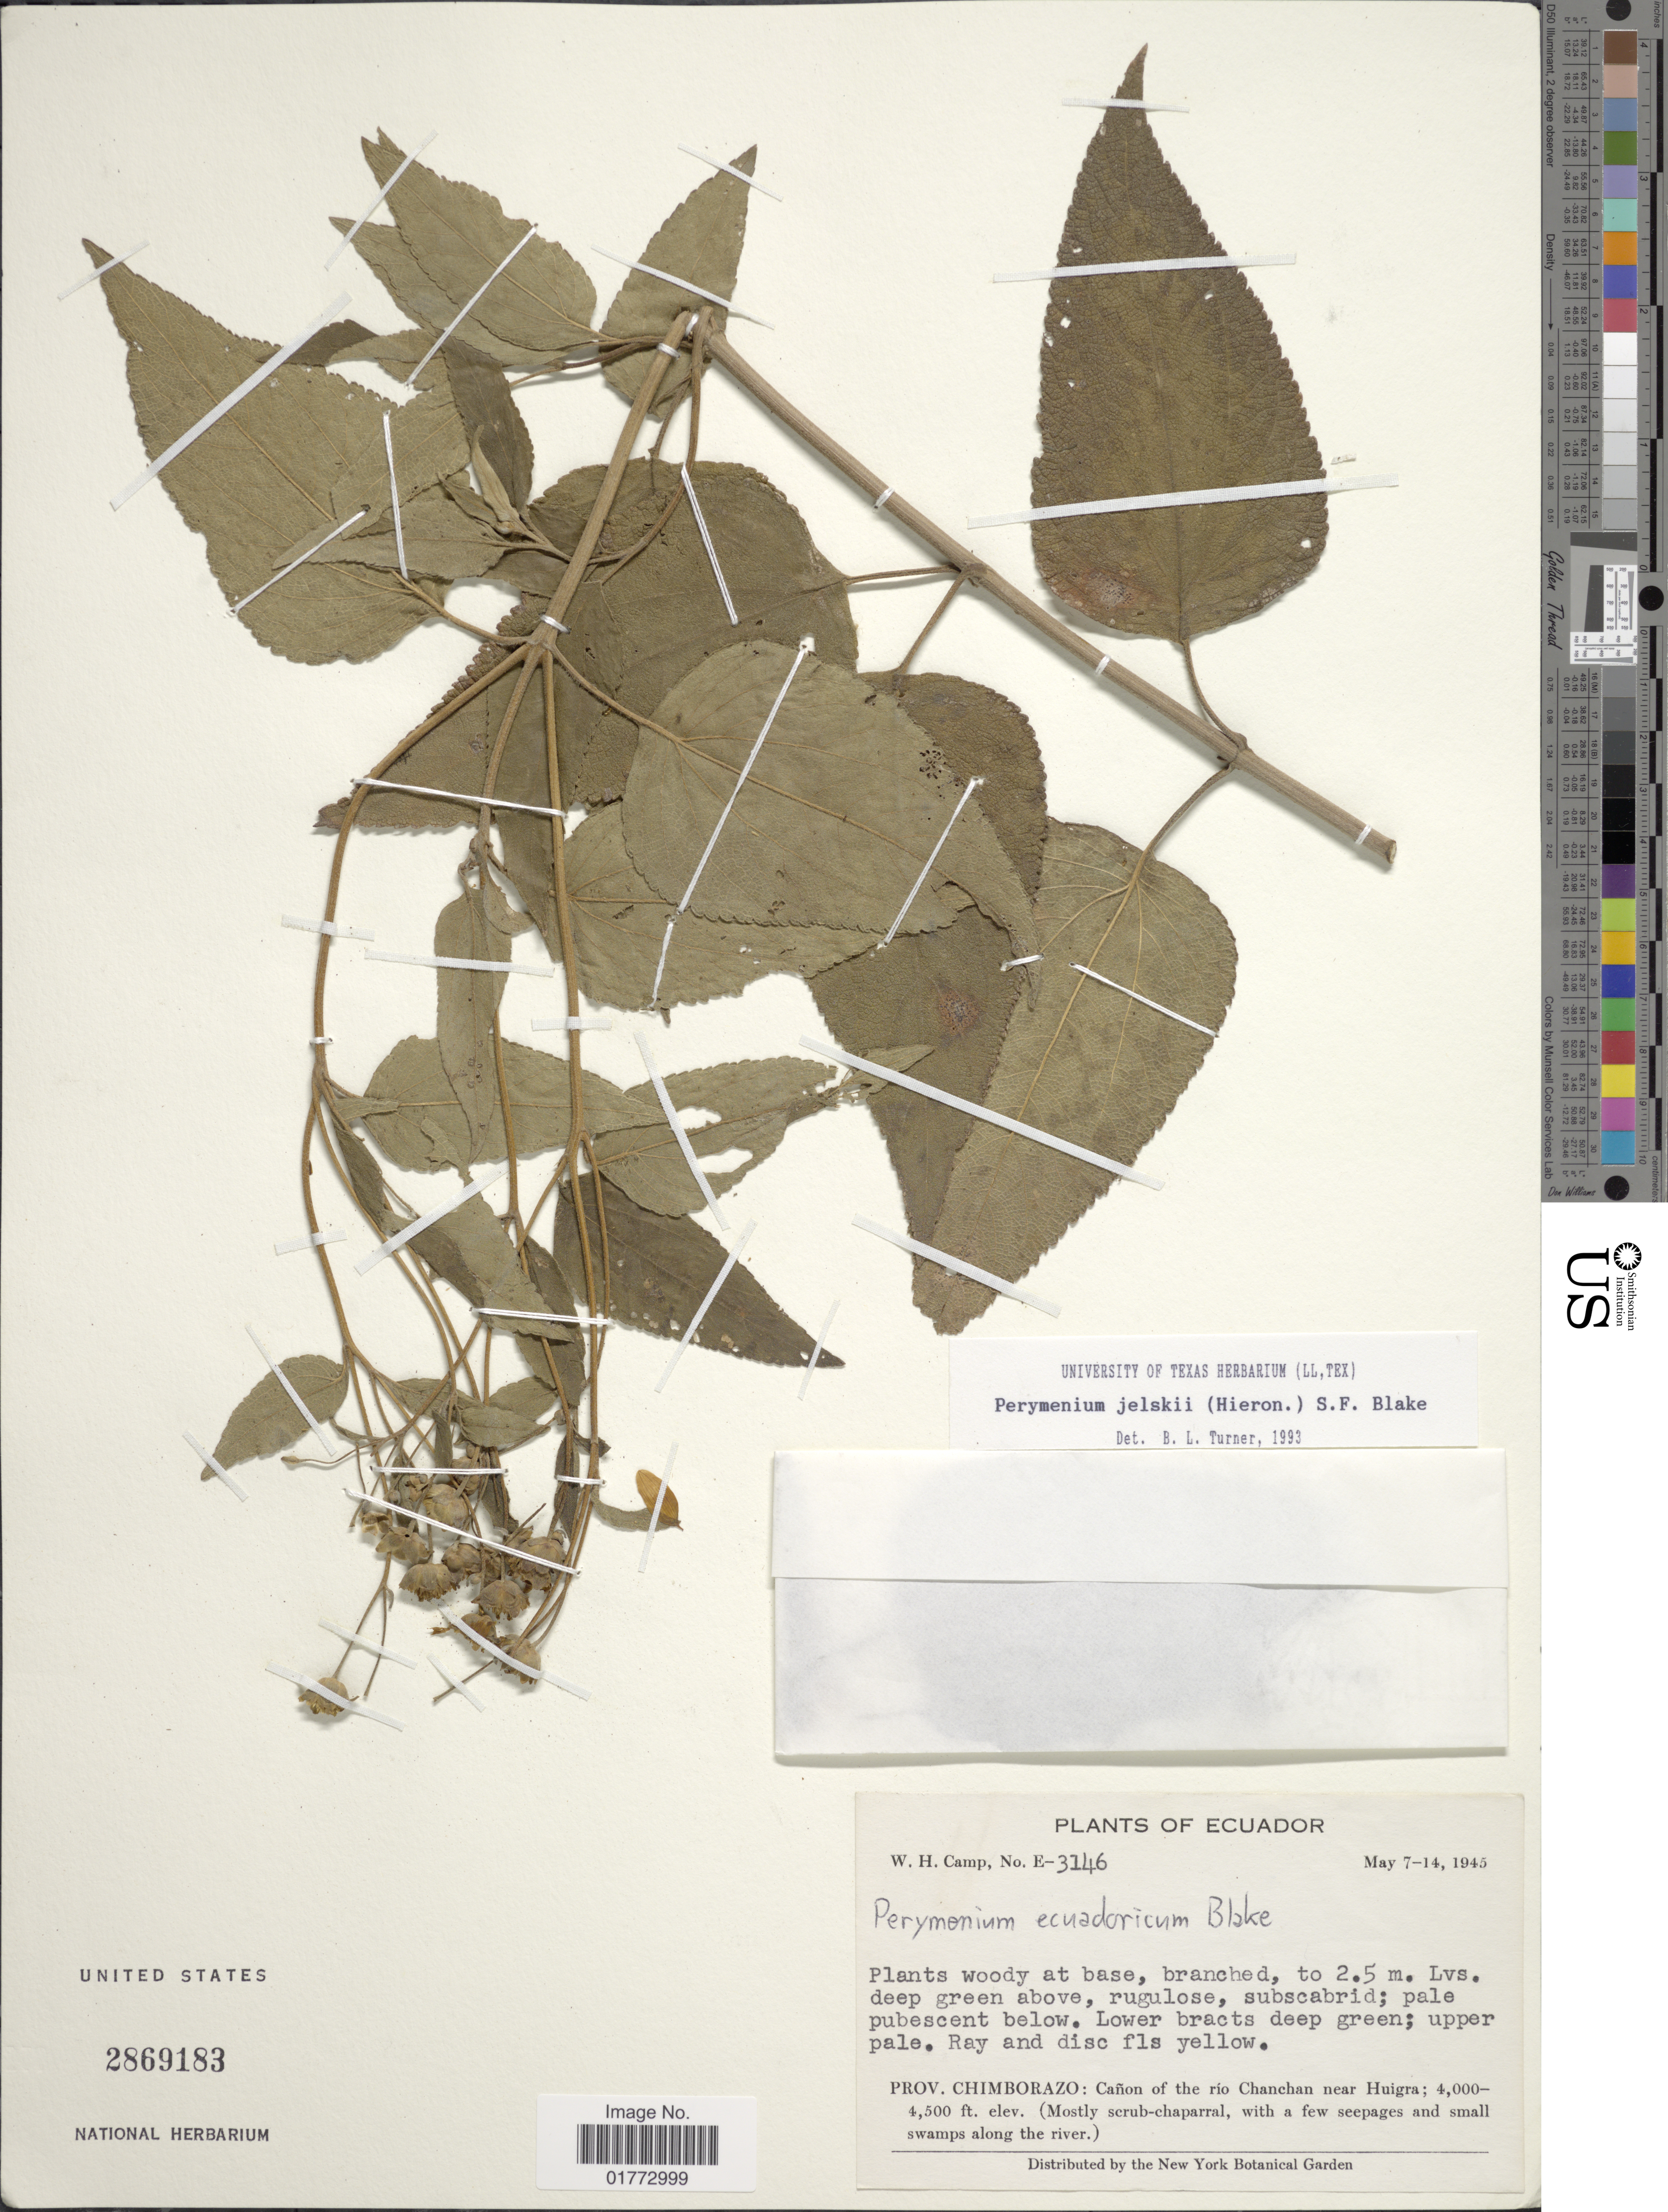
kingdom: Plantae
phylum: Tracheophyta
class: Magnoliopsida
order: Asterales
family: Asteraceae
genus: Steiractinia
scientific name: Steiractinia jelskii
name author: (Hieron.) S.F. Blake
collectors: W. H. Camp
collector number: E3146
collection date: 1945-05-07/1945-05-14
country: Ecuador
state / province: Chimborazo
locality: Canon of the Rio Chanchan near Huigra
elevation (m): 1219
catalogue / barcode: US 2869183